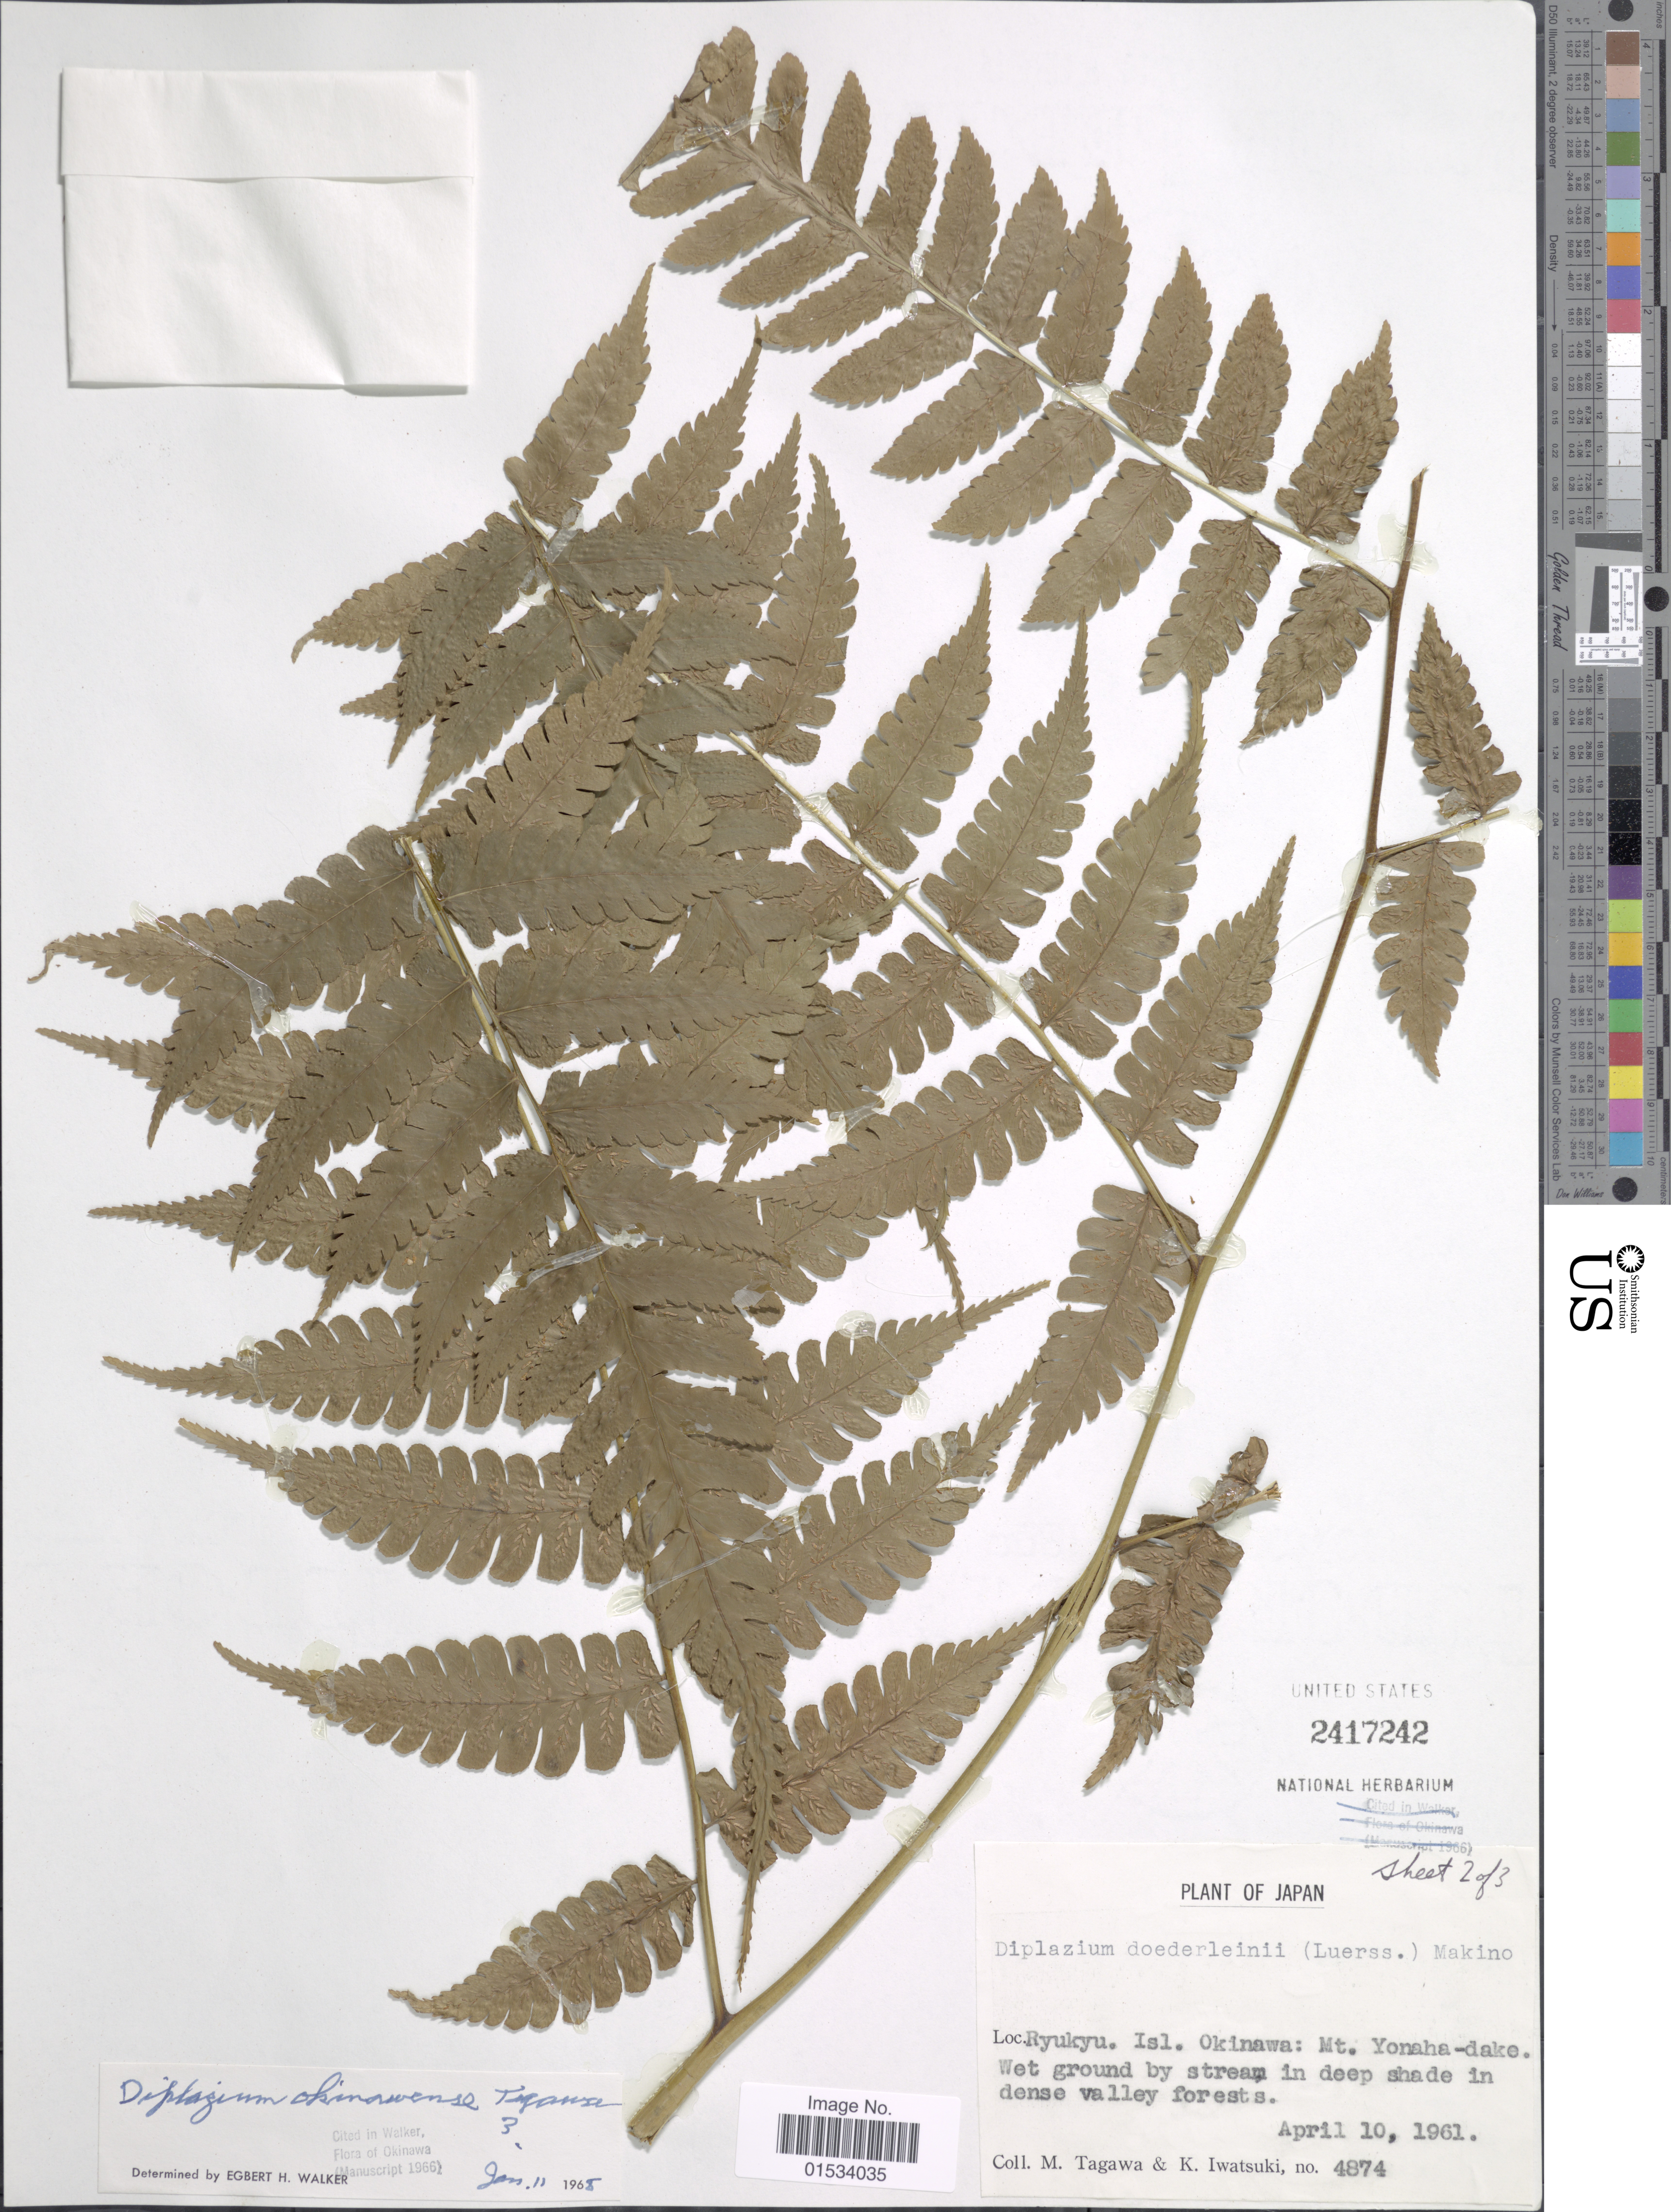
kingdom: Plantae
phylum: Tracheophyta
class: Polypodiopsida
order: Polypodiales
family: Athyriaceae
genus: Diplazium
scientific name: Diplazium okinawaense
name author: Tagawa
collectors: M. Tagawa & K. Iwatsuki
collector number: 4874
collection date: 1961-04-10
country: Japan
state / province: Okinawa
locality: Ryukyu. Isl. Okinawa: Mt. Yonaha-dake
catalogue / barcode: US 2417242